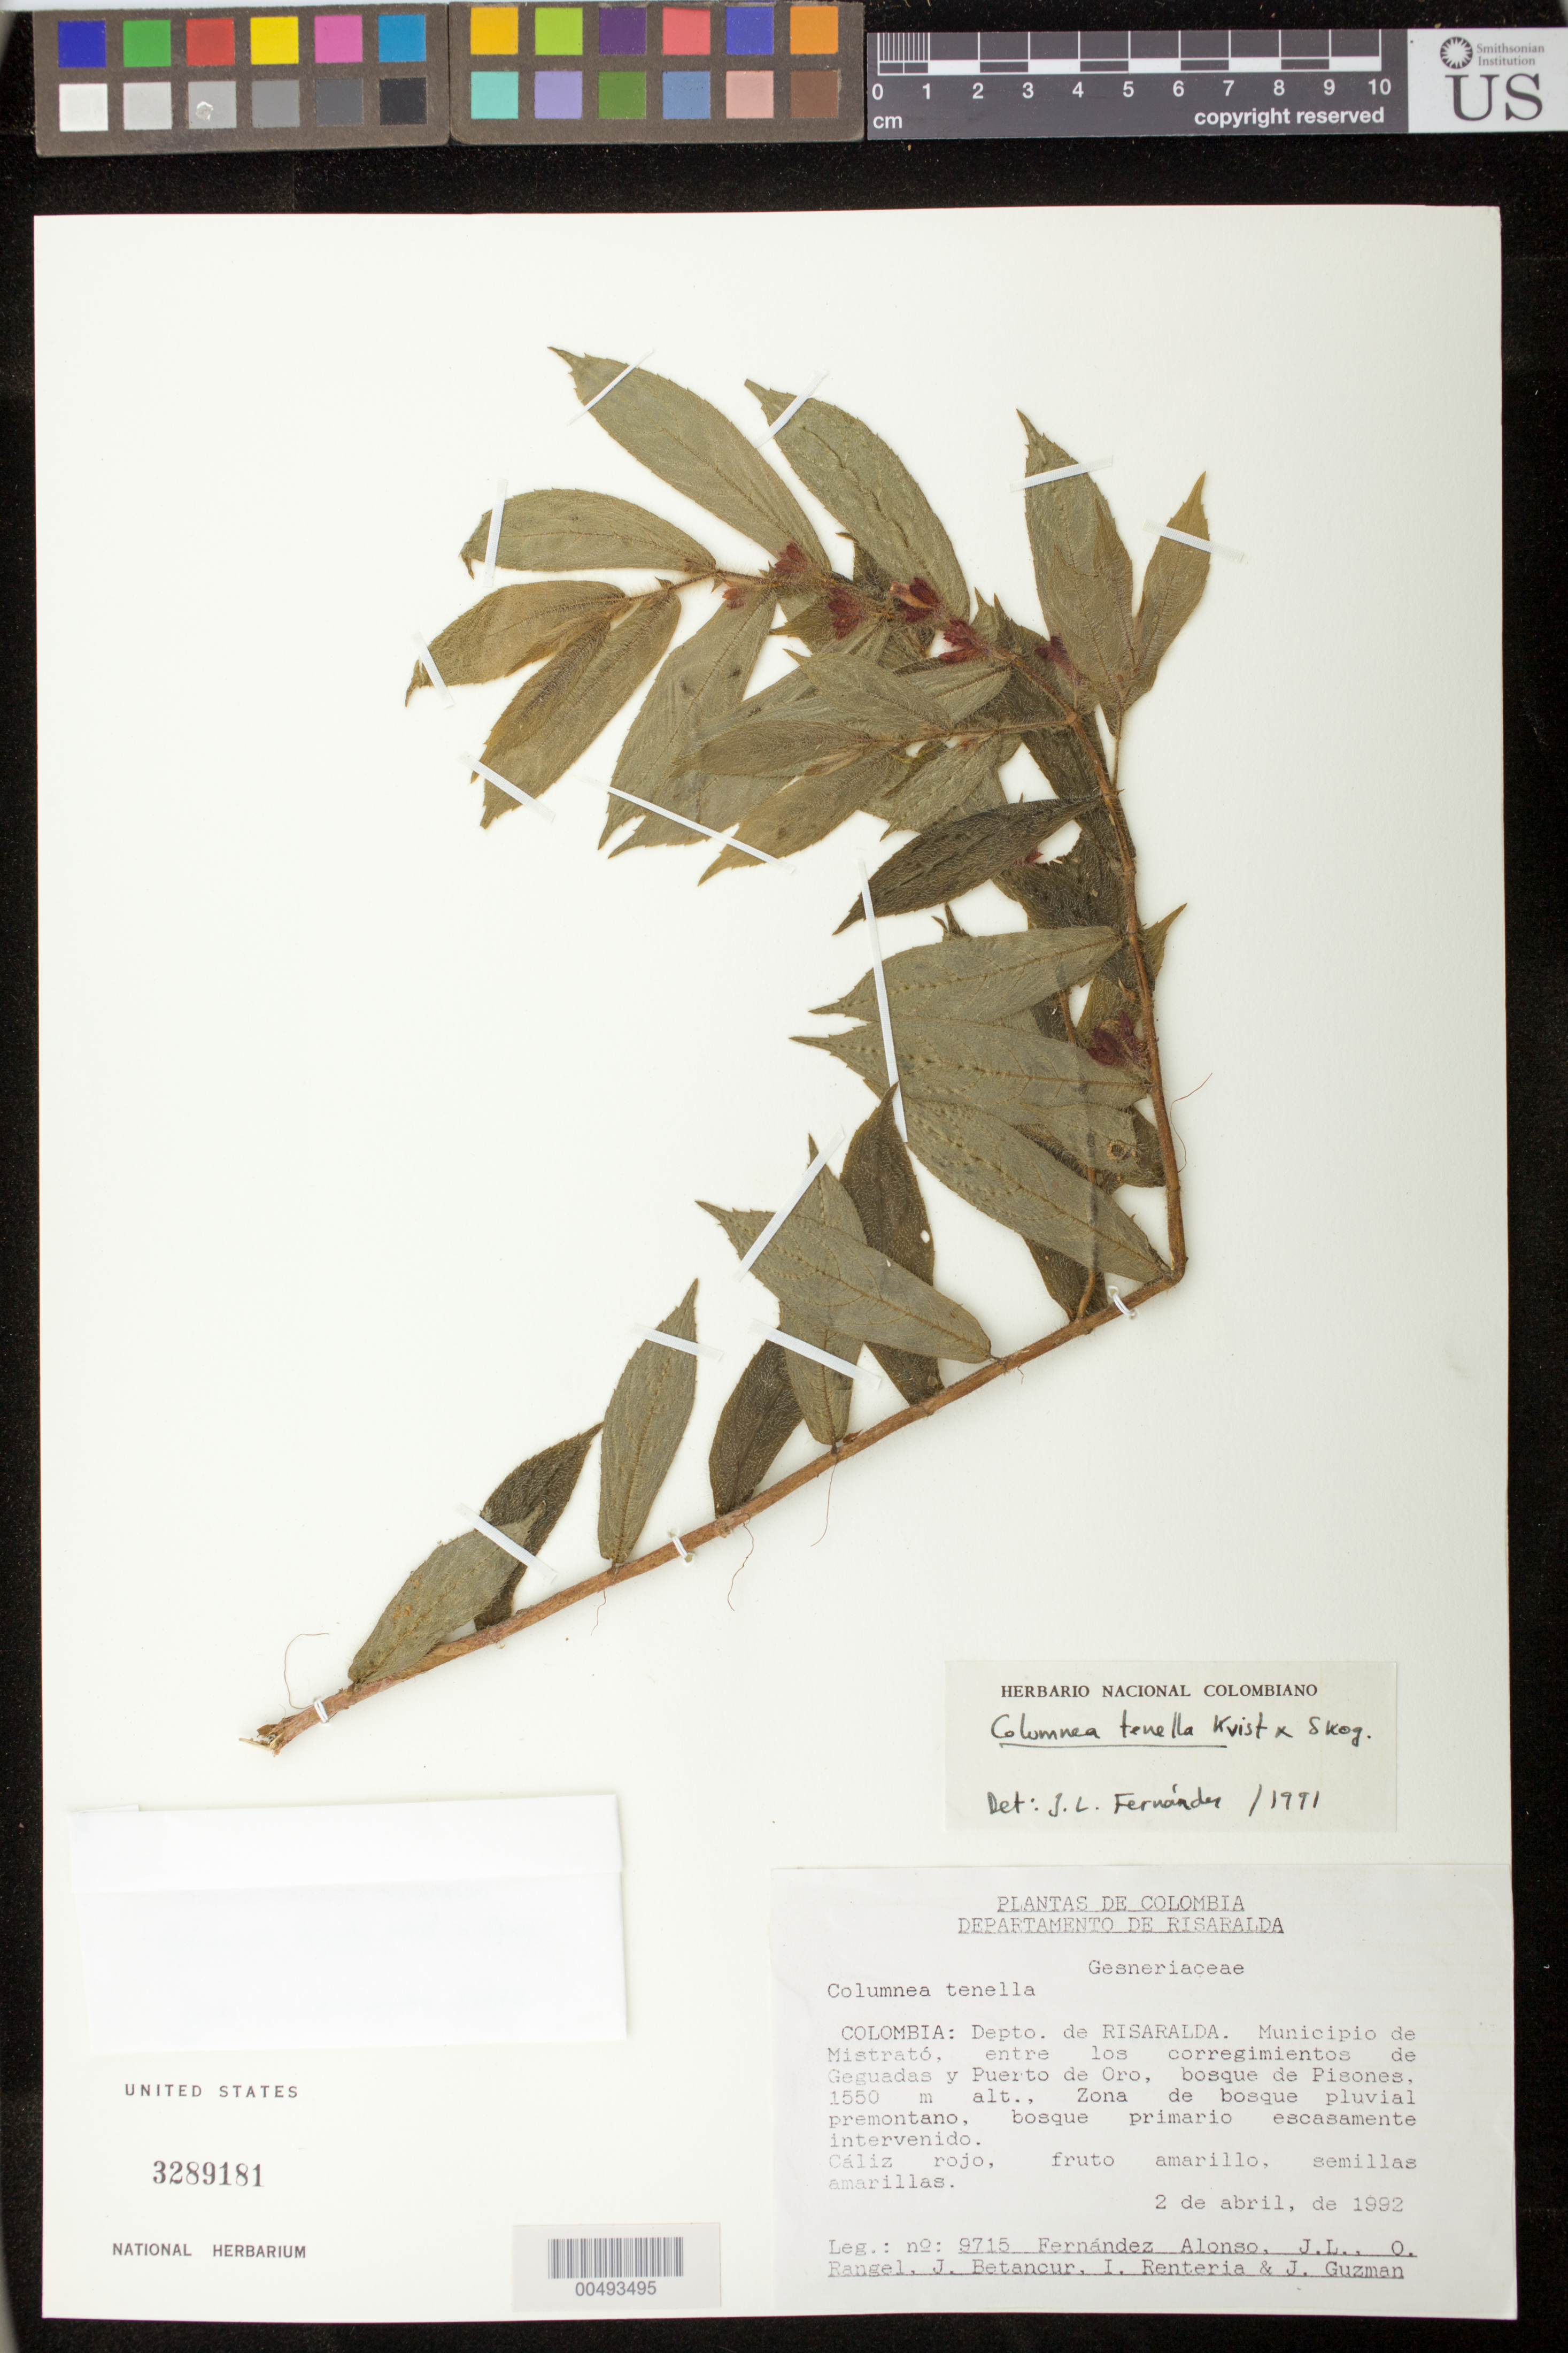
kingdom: Plantae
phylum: Tracheophyta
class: Magnoliopsida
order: Lamiales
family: Gesneriaceae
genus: Columnea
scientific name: Columnea tenella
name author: L.P. Kvist & L.E. Skog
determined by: Fernandez, J. L.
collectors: J. L. Fernández-Alonso, J. O. Rangel Ch., J. C. Betancur, I. Renteria & J. Guzman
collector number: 9715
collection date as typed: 02 Apr 1992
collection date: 1992-04-02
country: Colombia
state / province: Risaralda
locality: Municipio de Mistrató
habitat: Zone de bosque pluvial premontano, bosque primario escasamente intervenido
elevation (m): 1550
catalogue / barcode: US 3289181